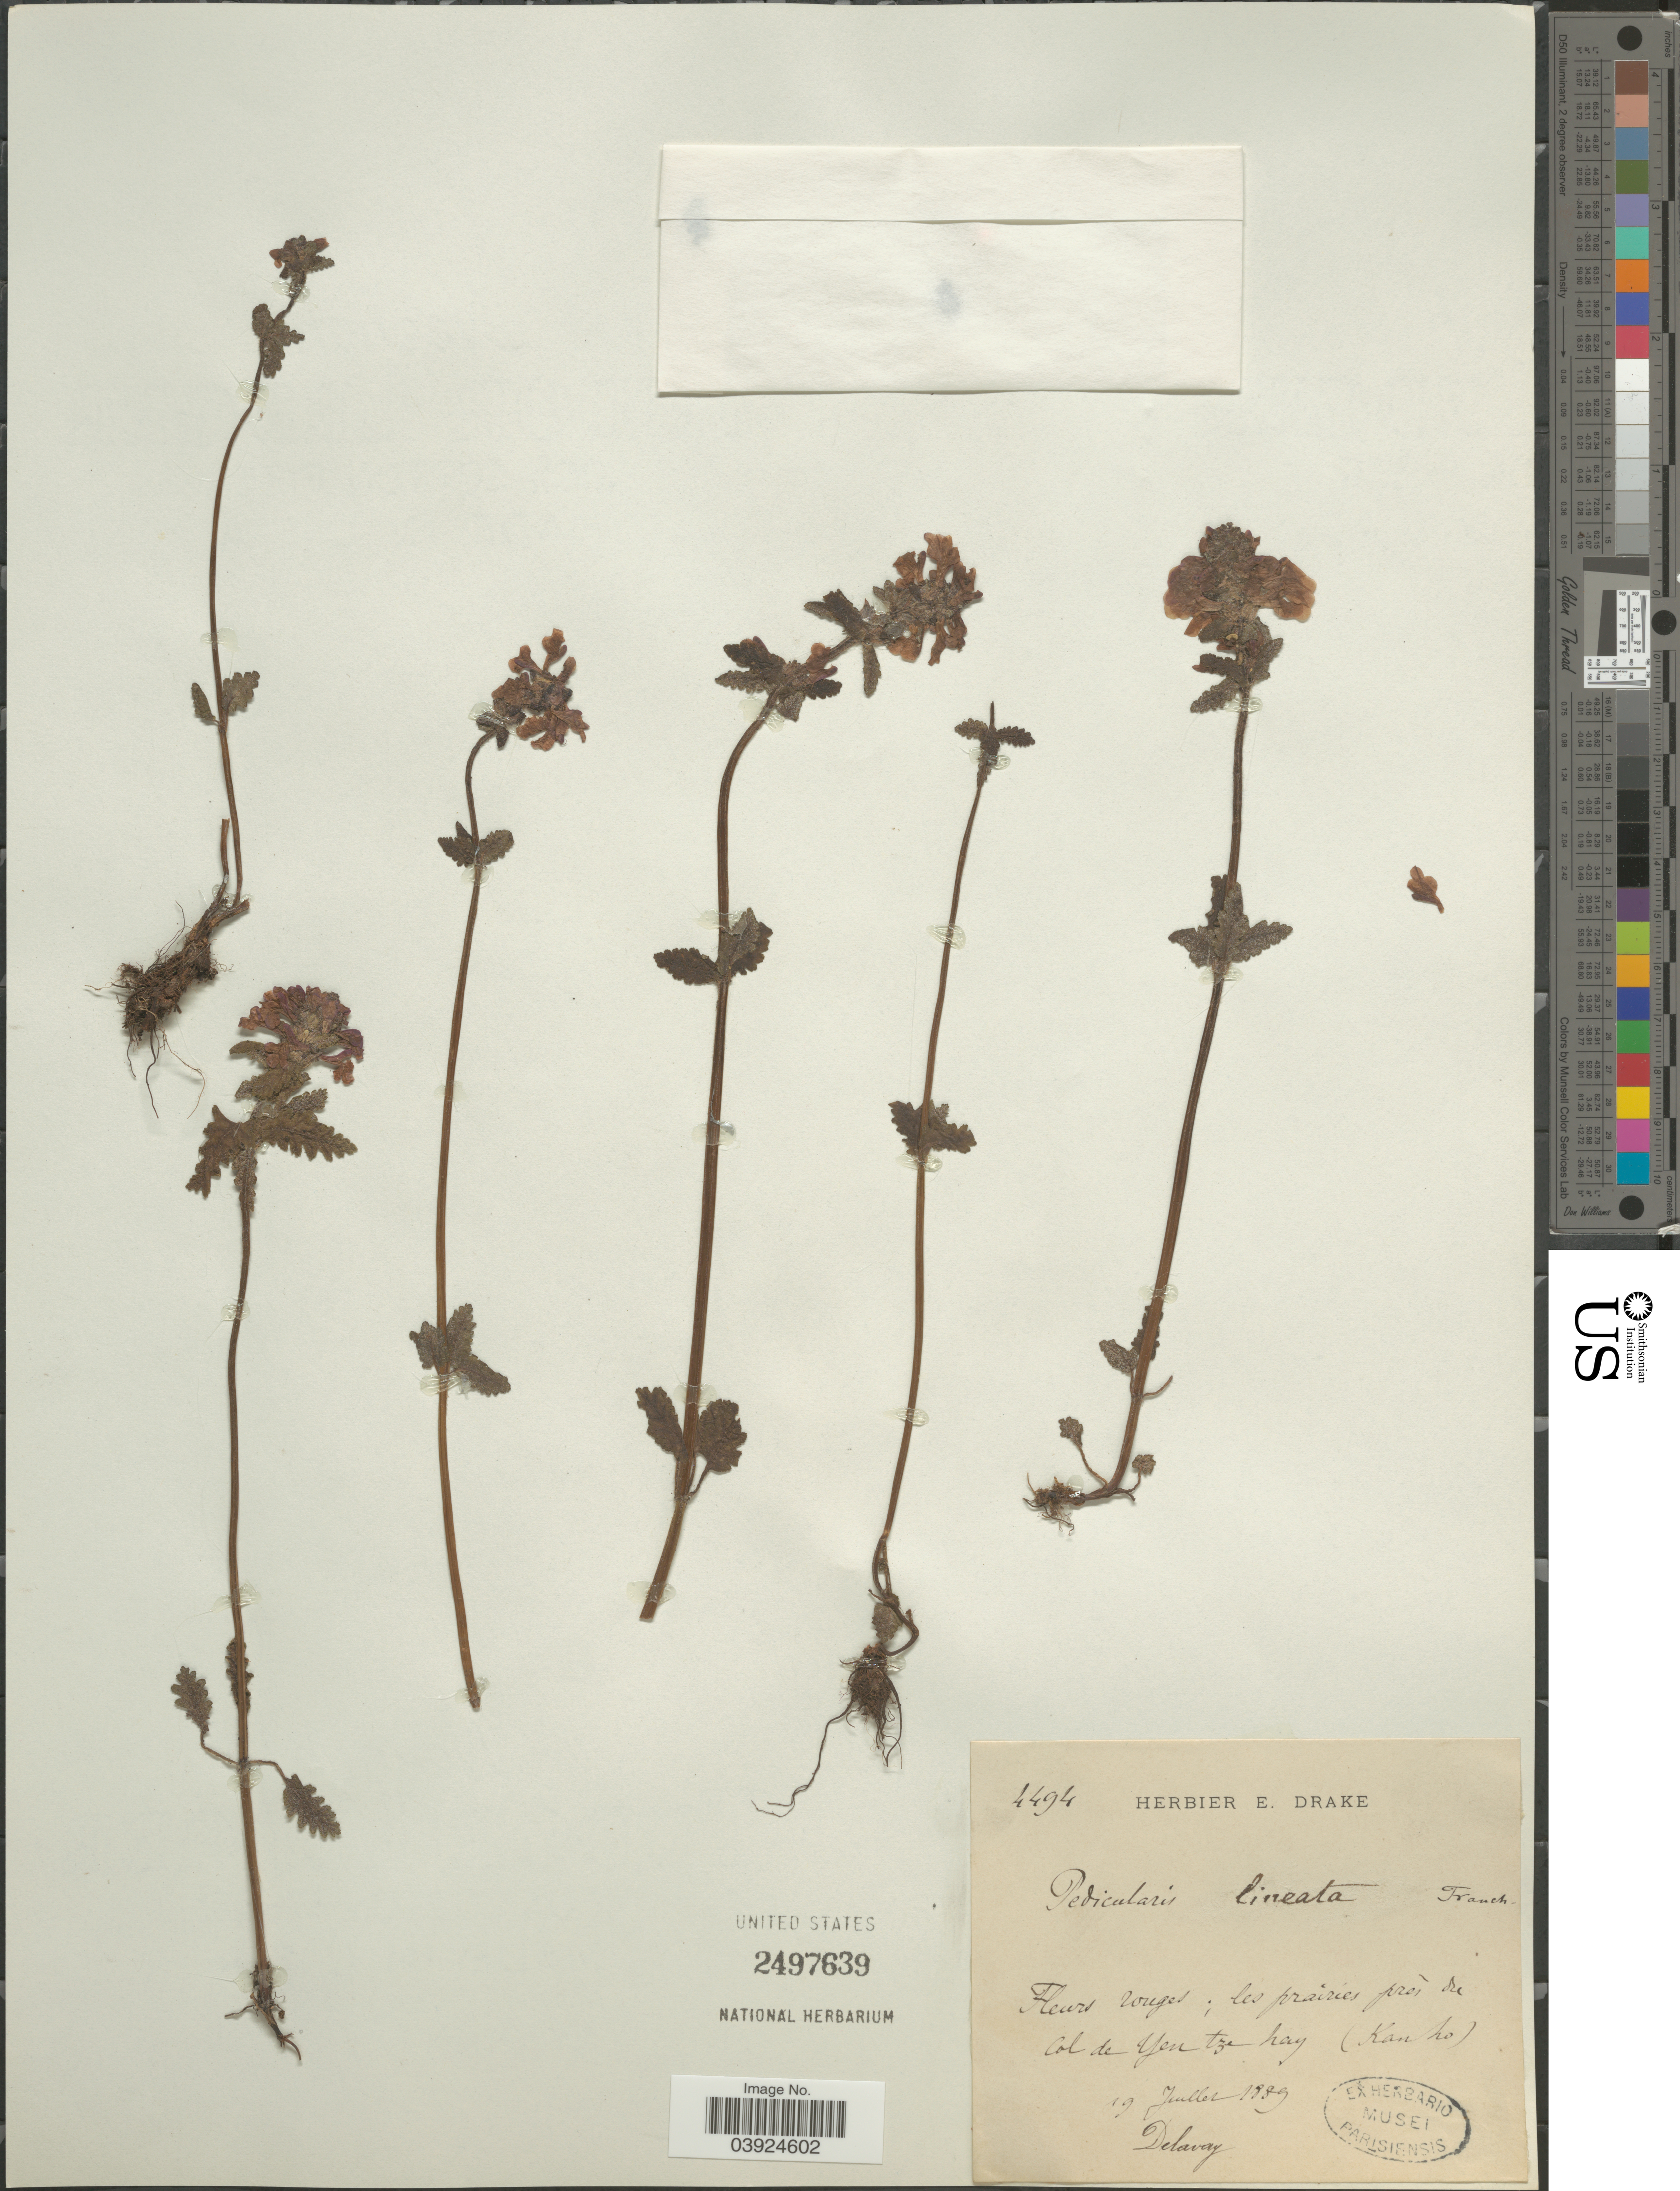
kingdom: Plantae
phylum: Tracheophyta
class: Magnoliopsida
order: Lamiales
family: Orobanchaceae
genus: Pedicularis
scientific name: Pedicularis lineata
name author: Franch. ex Maxim.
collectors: Delavay, --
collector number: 4494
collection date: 1889-07-19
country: China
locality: Les prairies près de Col de Yentze hay (Kan ho).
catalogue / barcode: US 2497639